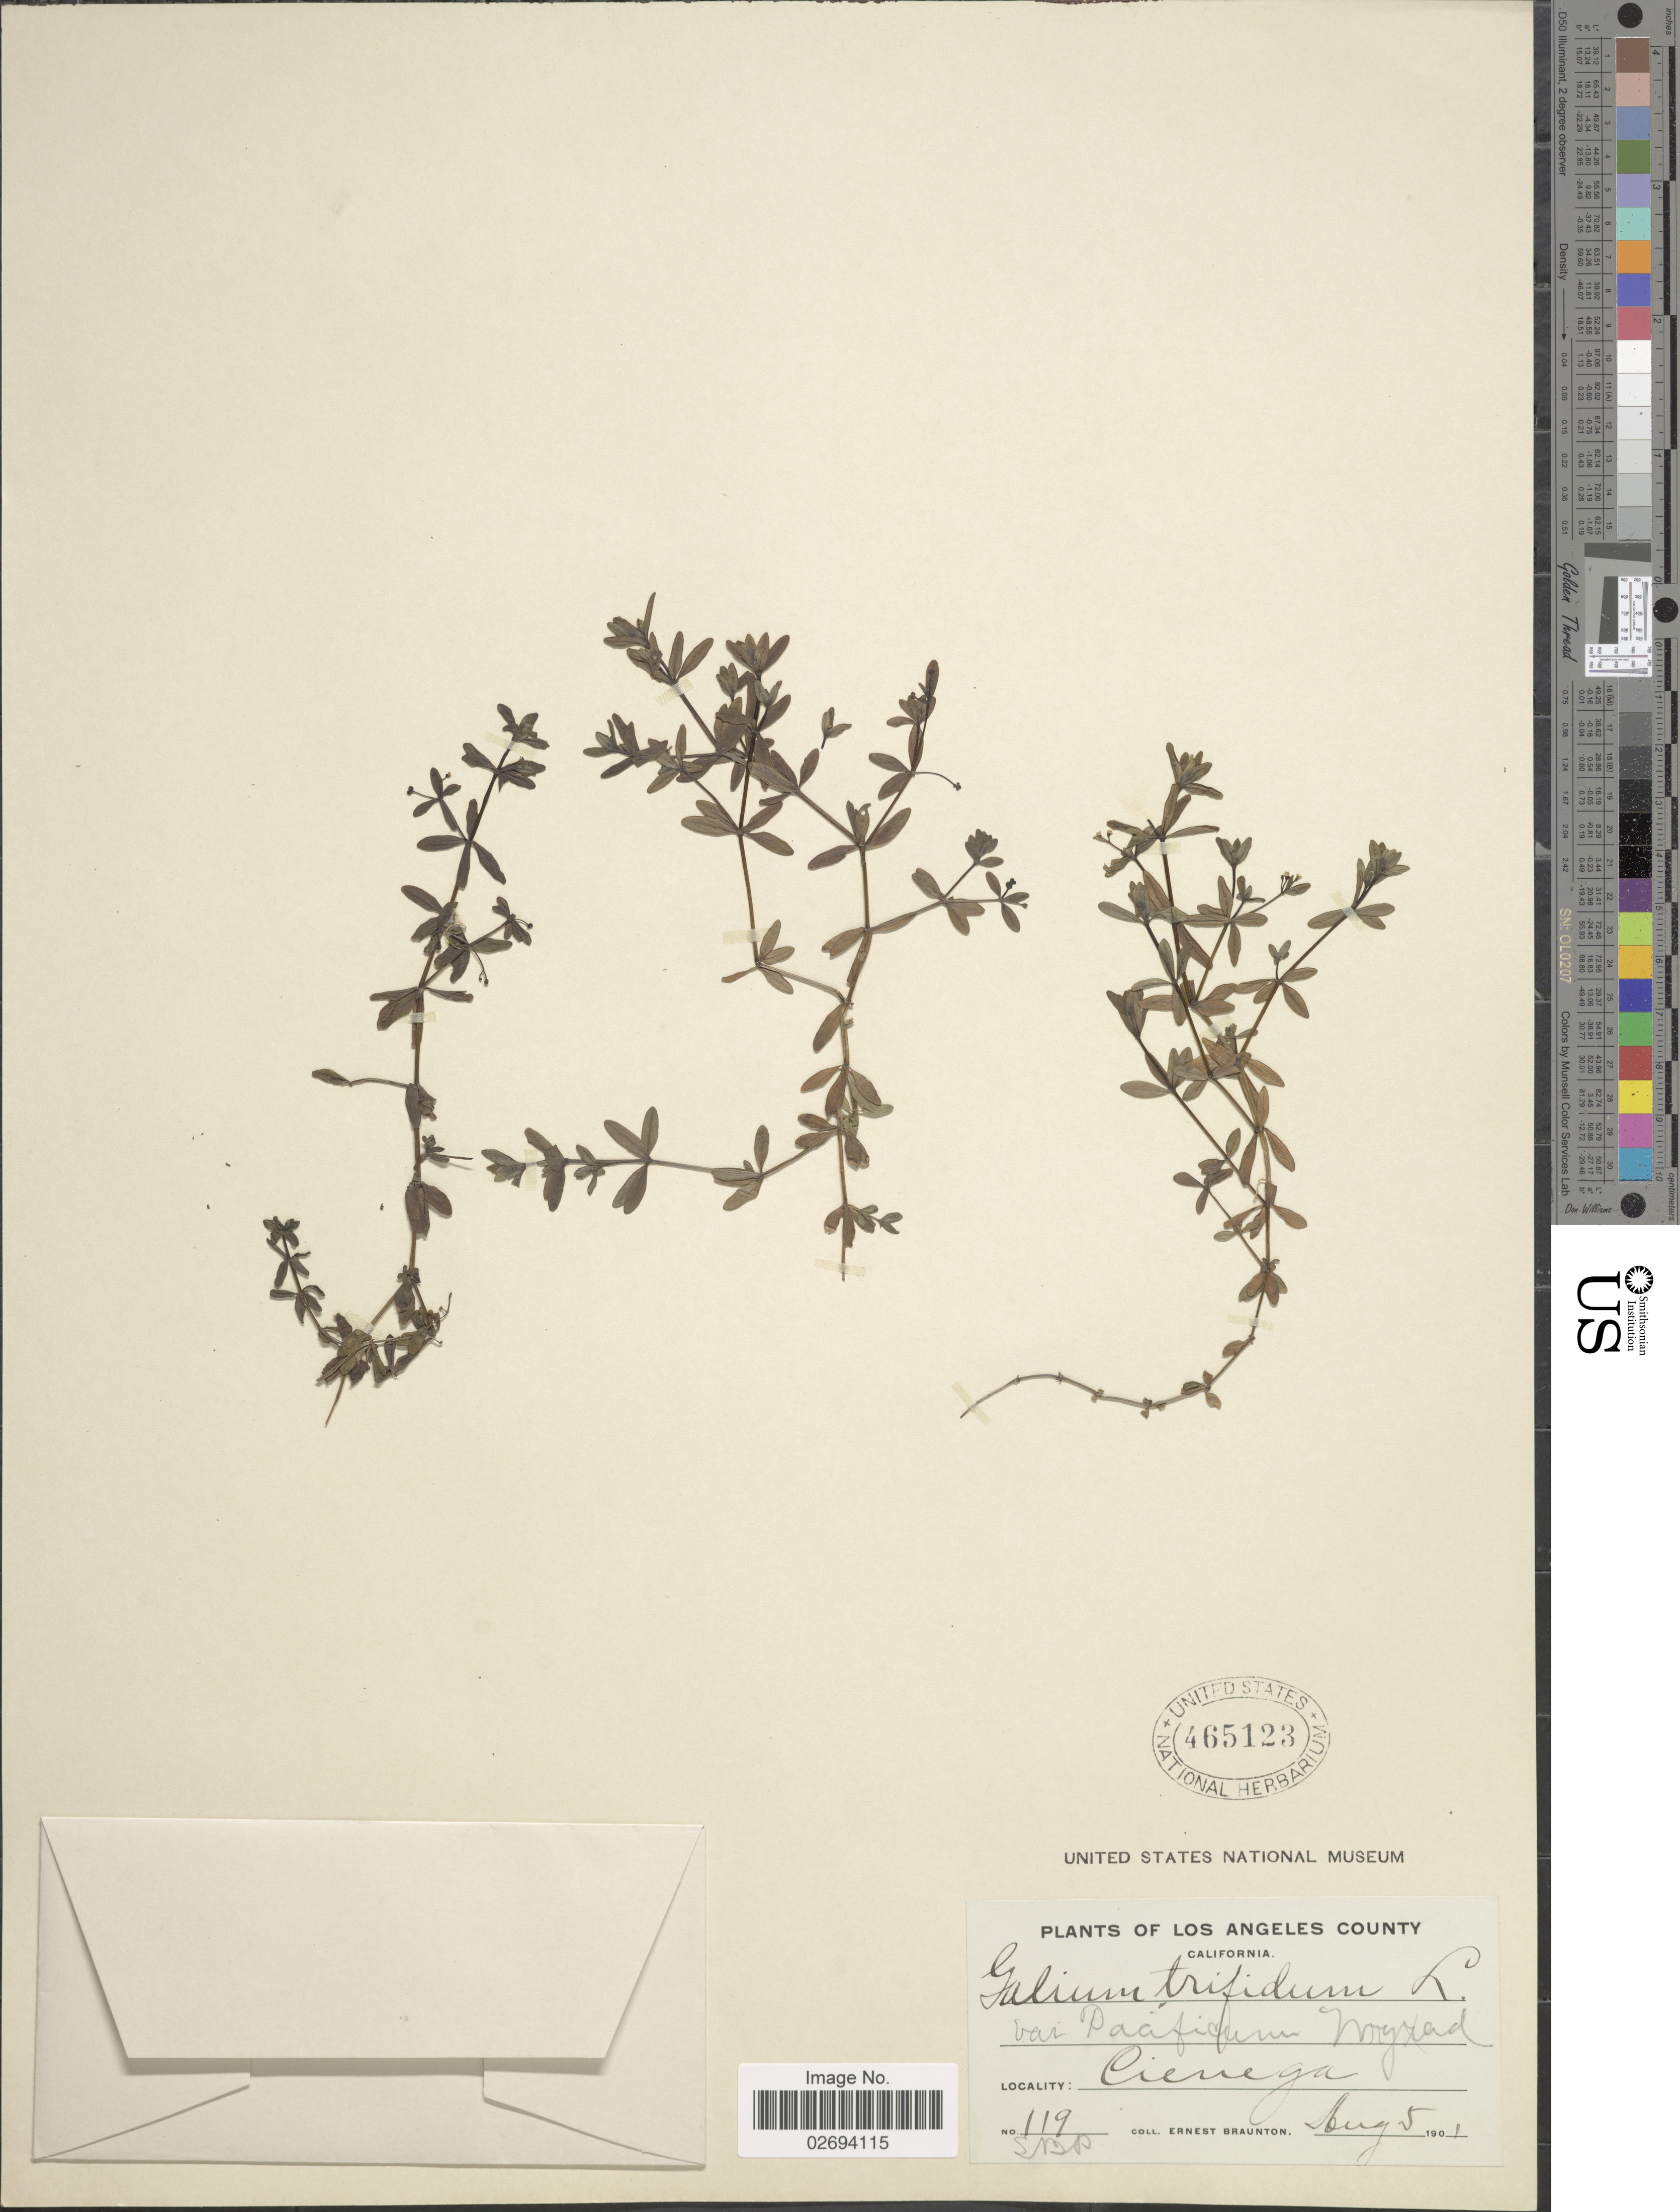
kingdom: Plantae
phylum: Tracheophyta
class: Magnoliopsida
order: Gentianales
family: Rubiaceae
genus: Galium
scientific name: Galium trifidum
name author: L.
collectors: E. Braunton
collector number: SBP119?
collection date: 1901-08-05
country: United States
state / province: California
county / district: Los Angeles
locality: Los Anegels County, Cienega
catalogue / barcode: US 465123